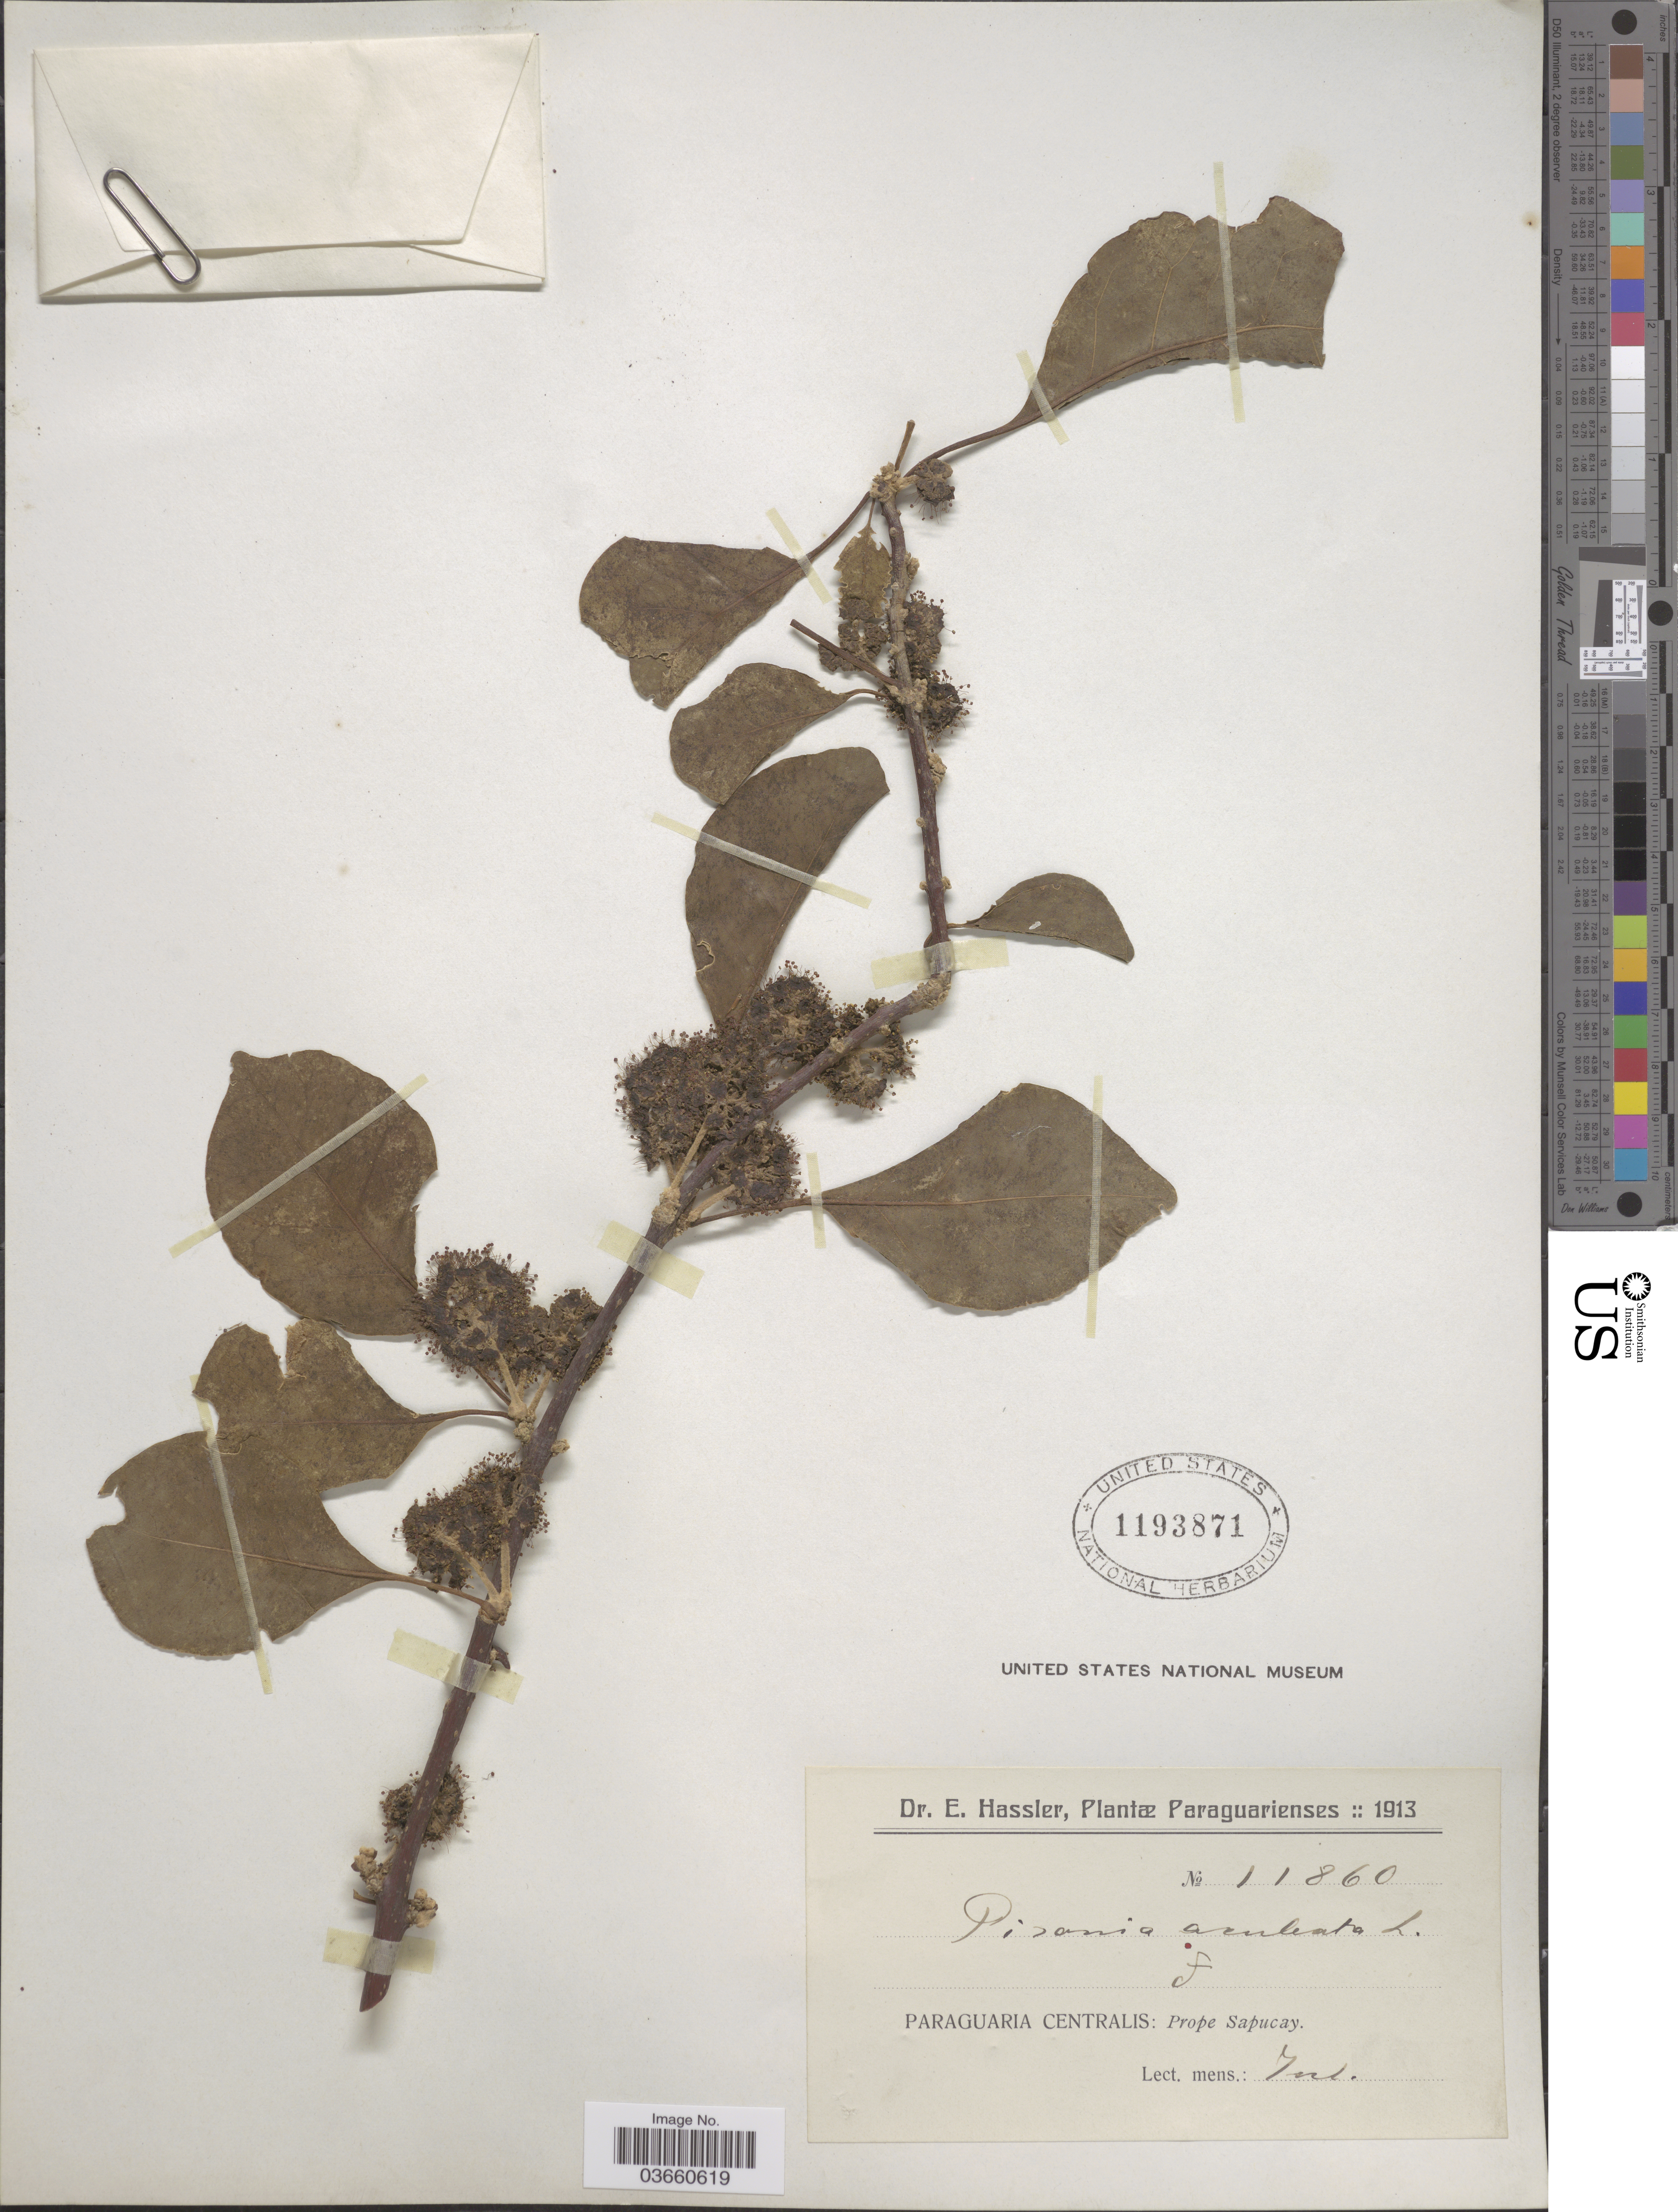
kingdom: Plantae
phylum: Tracheophyta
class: Magnoliopsida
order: Caryophyllales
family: Nyctaginaceae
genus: Pisonia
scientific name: Pisonia aculeata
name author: L.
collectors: E. Hassler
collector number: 11860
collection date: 1913-07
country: Paraguay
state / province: Paraguari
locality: Paraguaria Centralis: Prope Sapucay.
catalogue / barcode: US 1193871